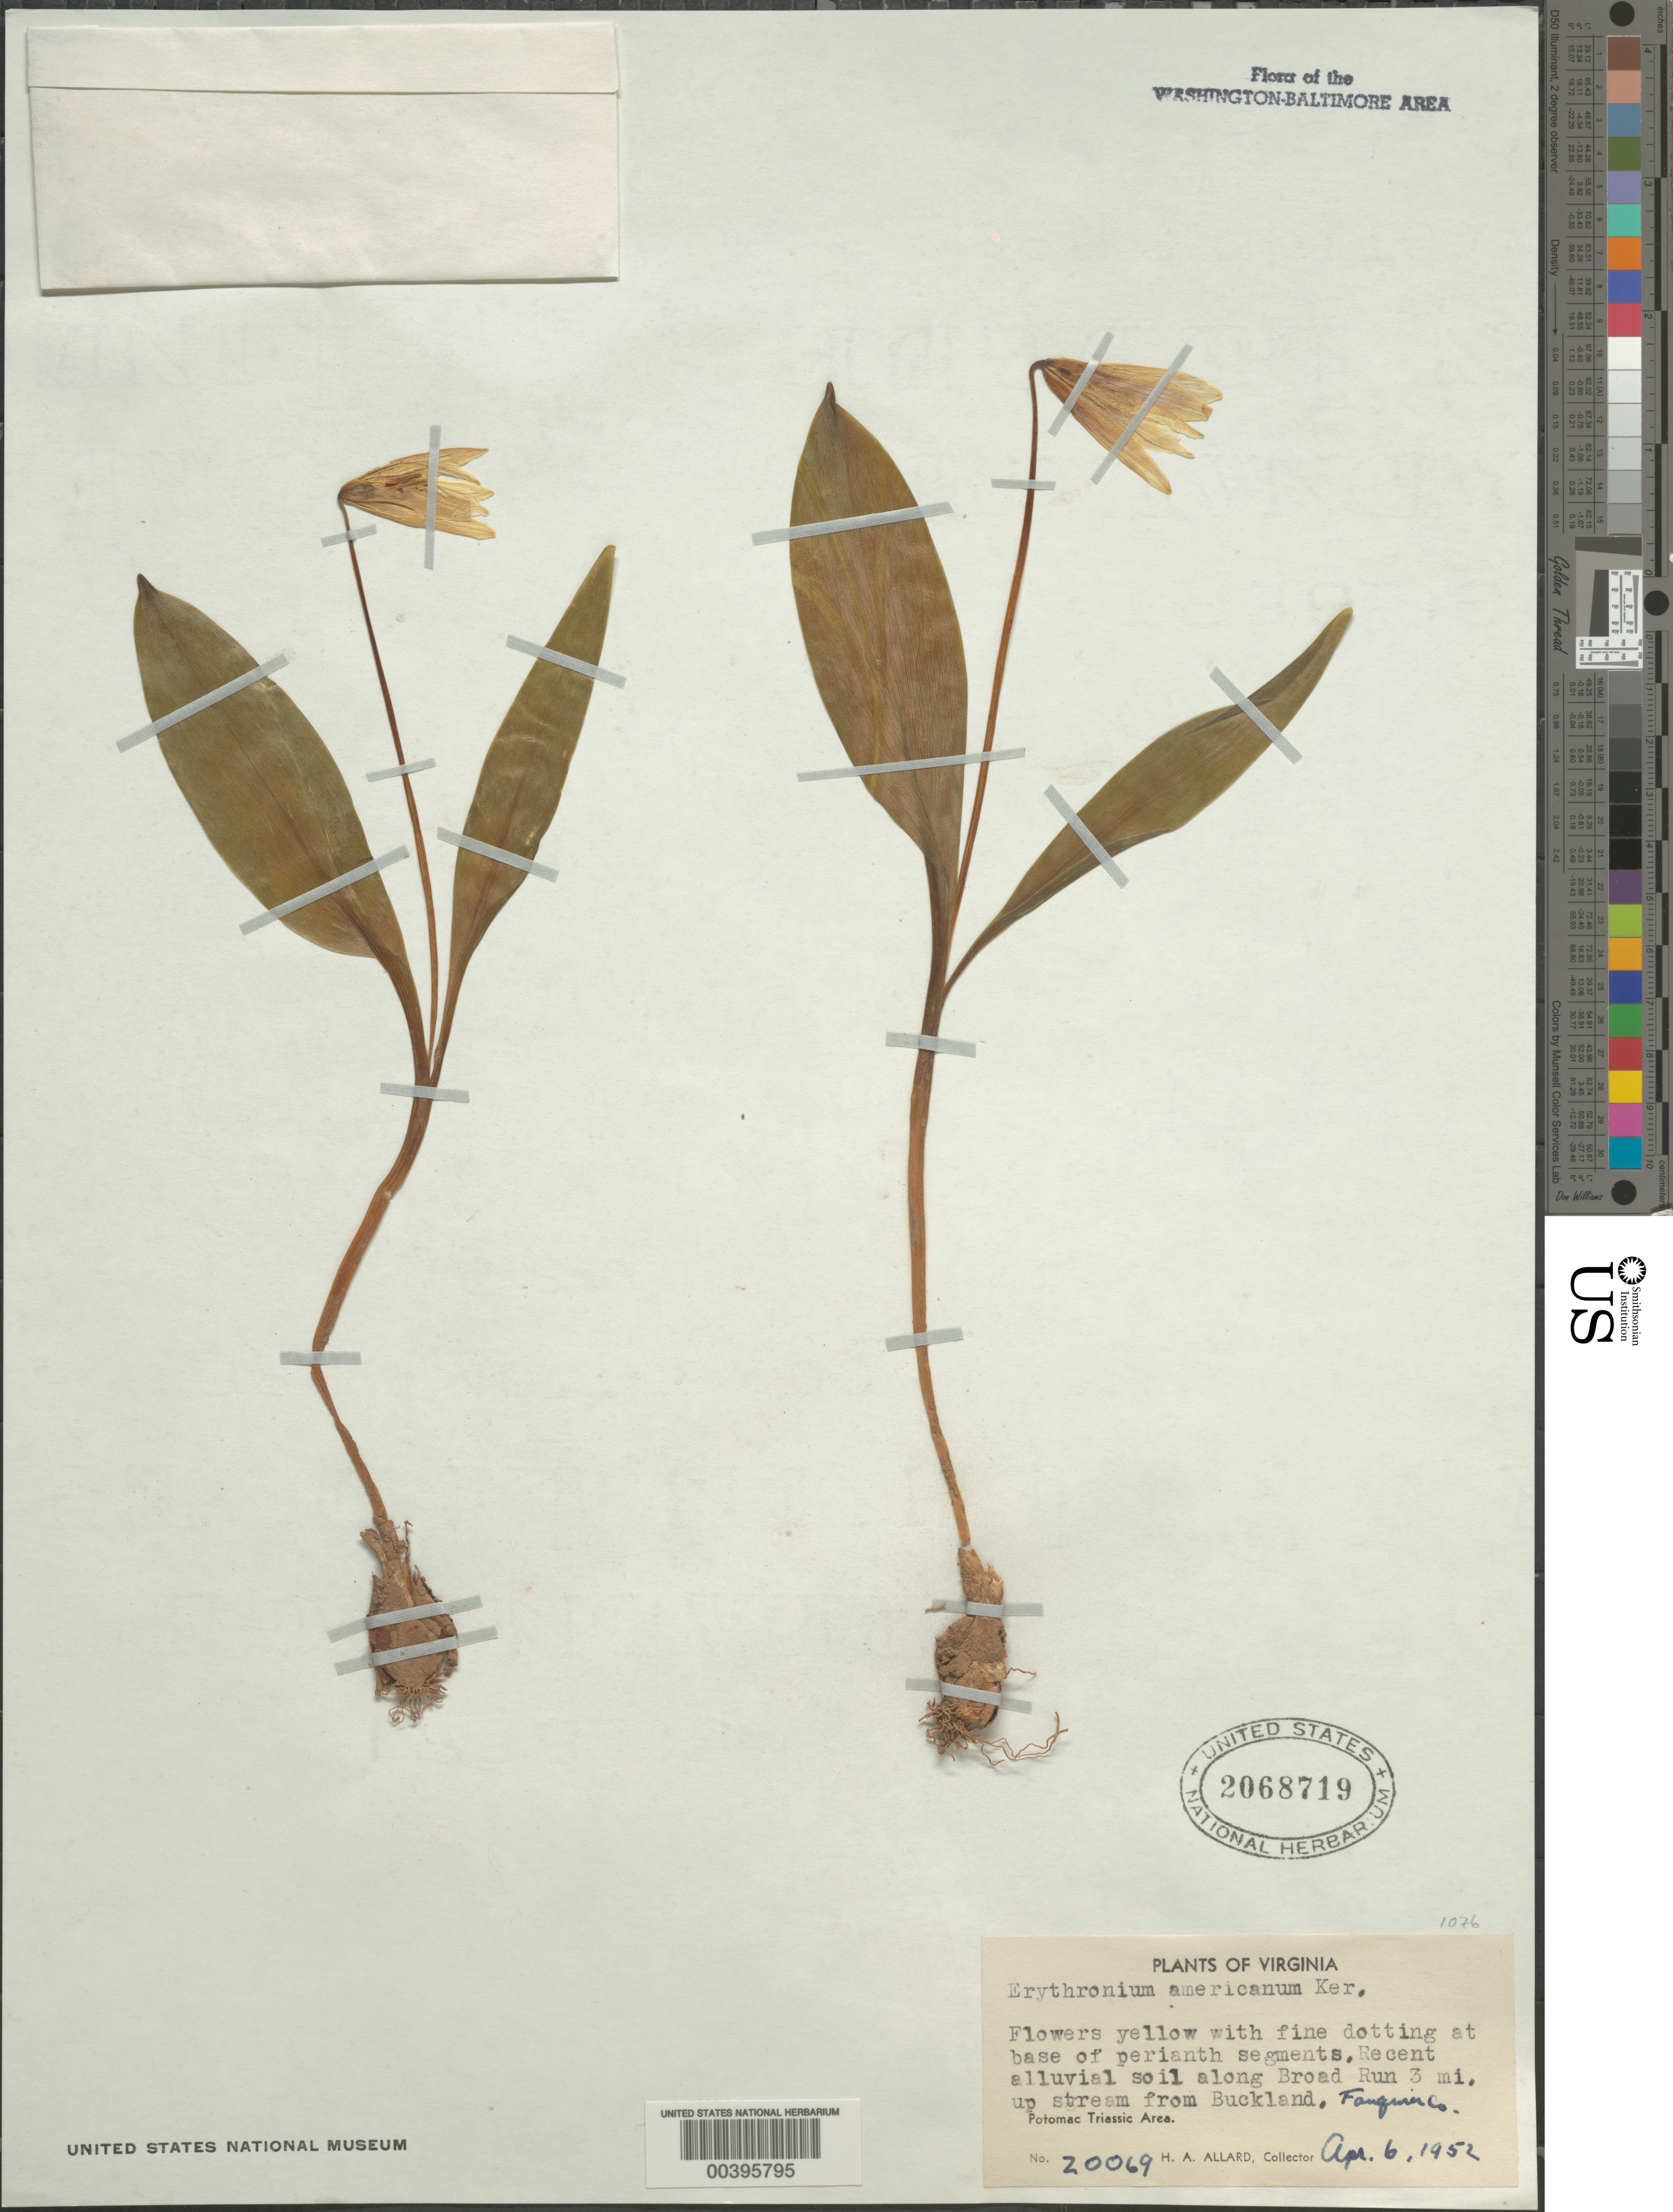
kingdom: Plantae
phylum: Tracheophyta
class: Liliopsida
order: Liliales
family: Liliaceae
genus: Erythronium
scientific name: Erythronium americanum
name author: Ker Gawl.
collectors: H. A. Allard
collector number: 20069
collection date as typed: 06 Apr 1952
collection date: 1952-04-06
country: United States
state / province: Virginia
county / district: Fauquier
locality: Broad Run up Stream from Buckland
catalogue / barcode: US 2068719